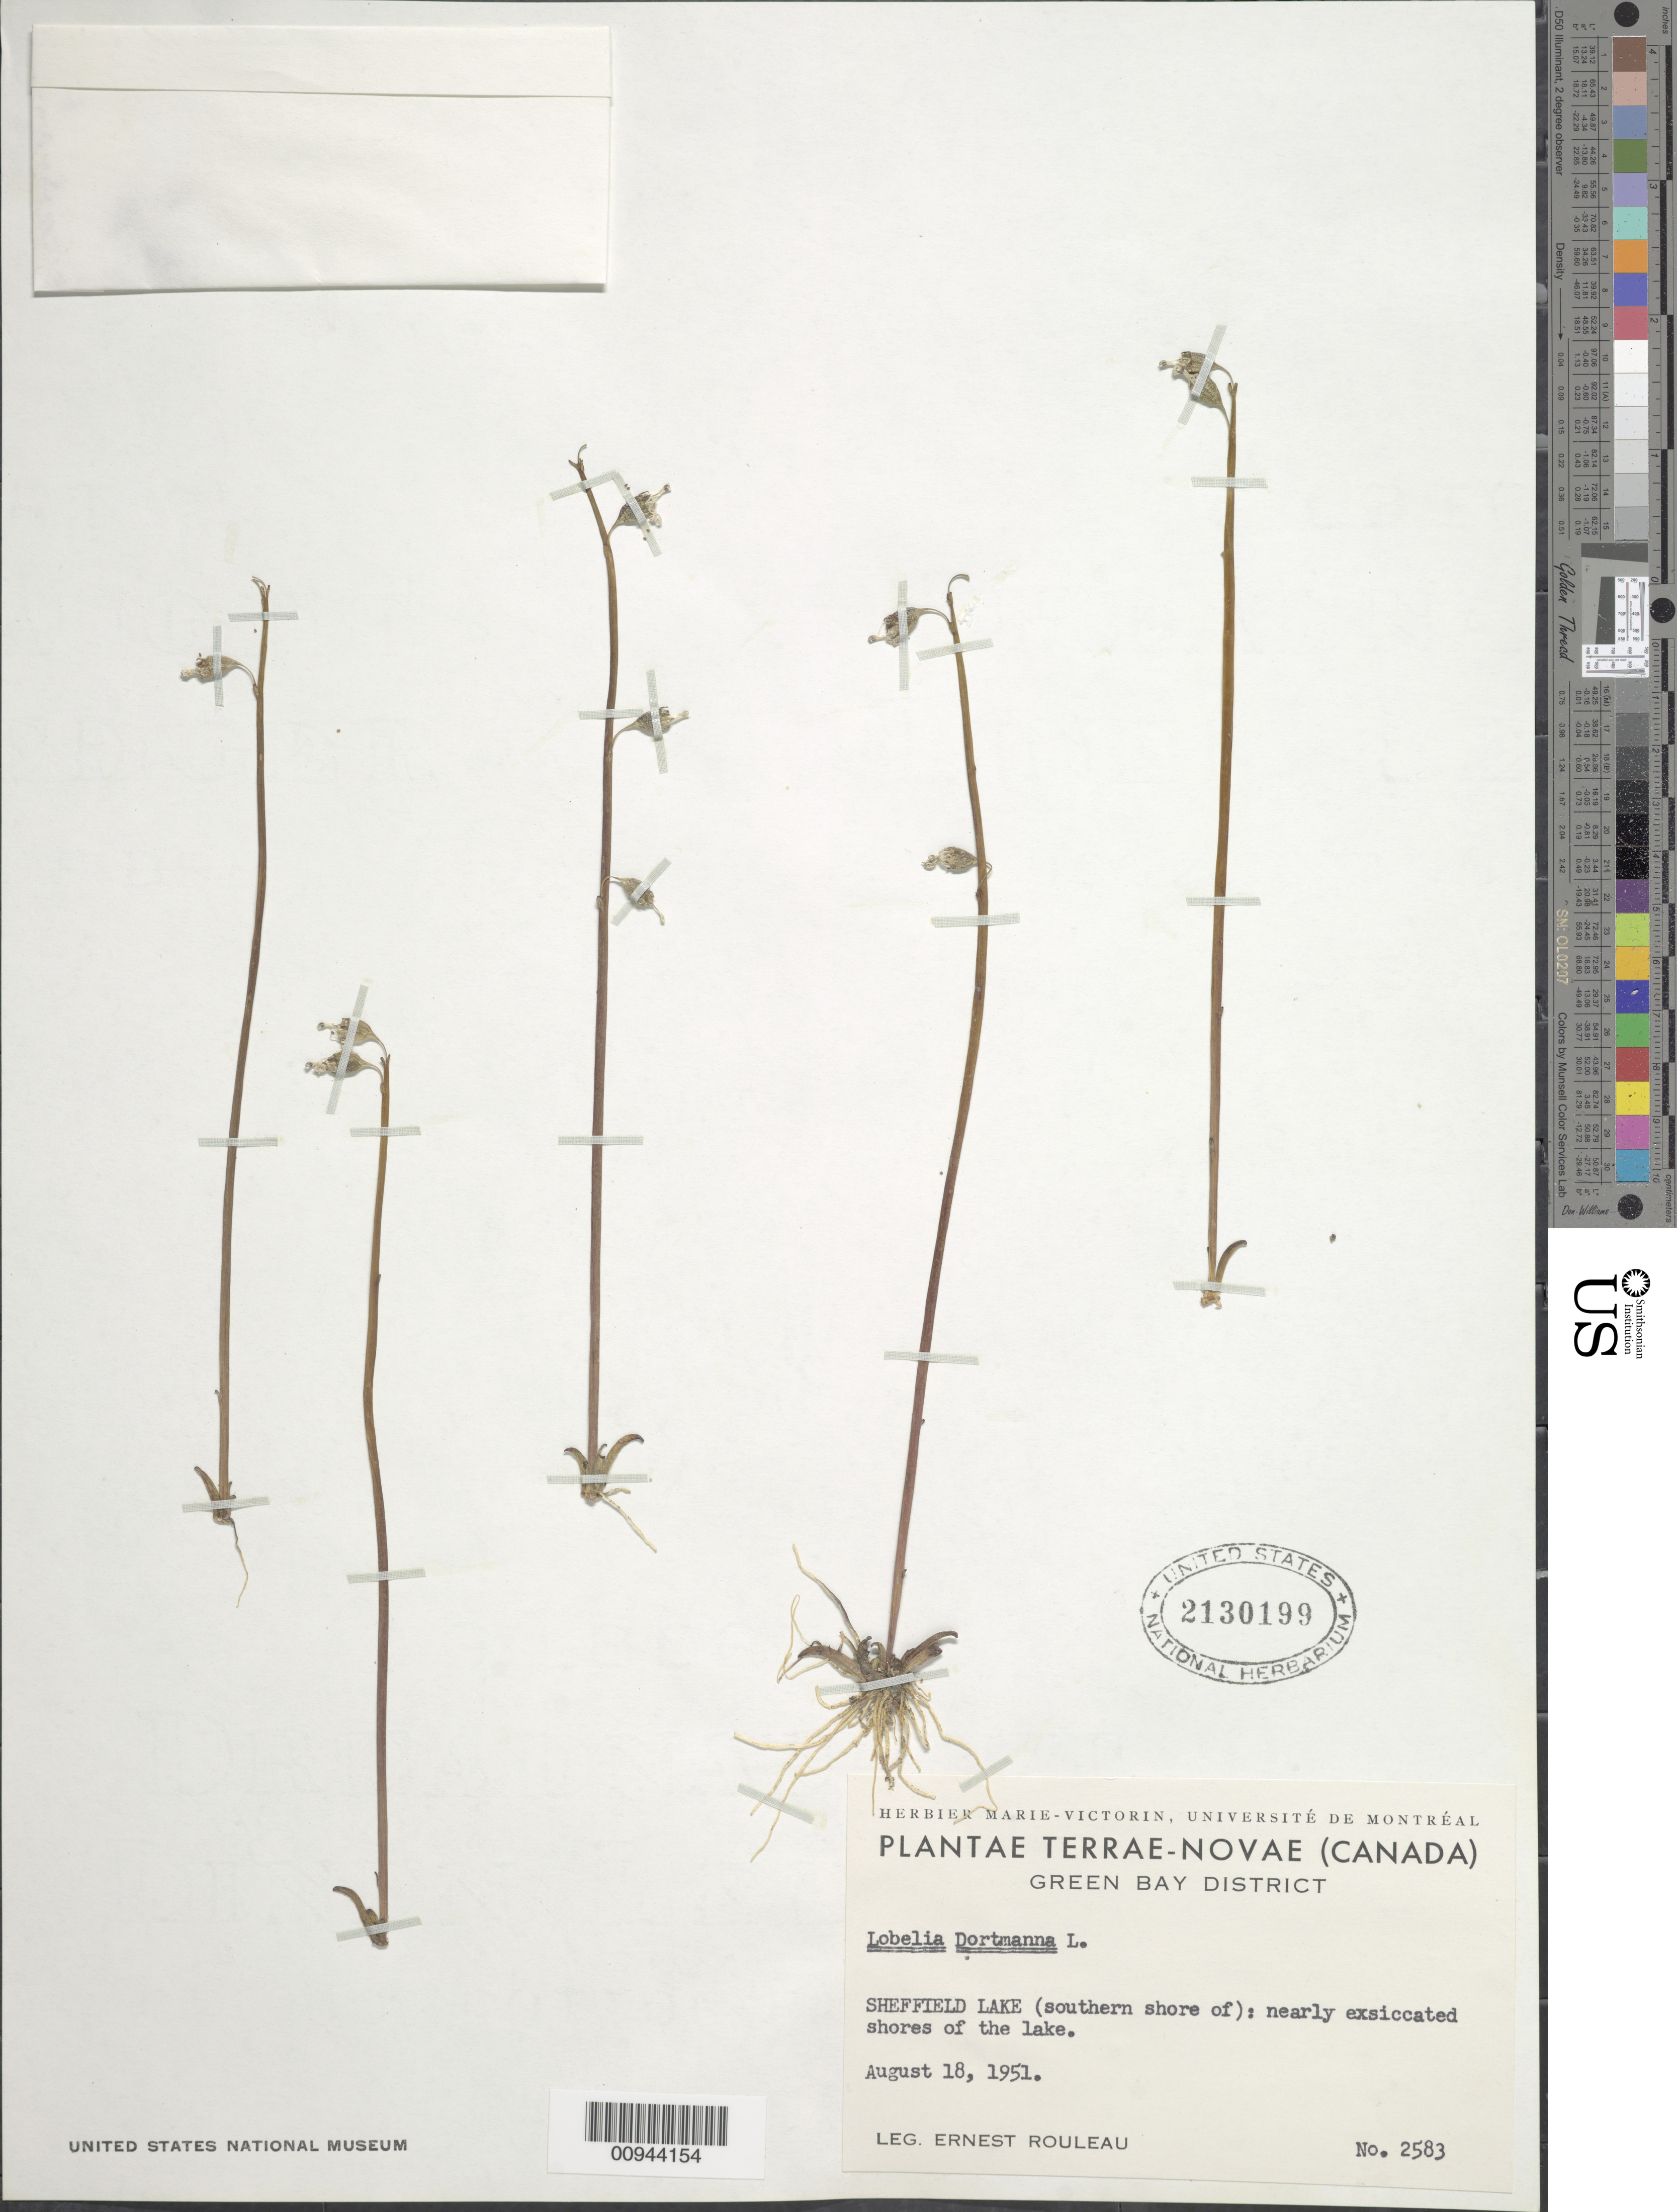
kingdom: Plantae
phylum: Tracheophyta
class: Magnoliopsida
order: Asterales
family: Campanulaceae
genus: Lobelia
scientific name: Lobelia dortmanna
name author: L.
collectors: E. Rouleau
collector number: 2583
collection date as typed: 18 Aug 1951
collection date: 1951-08-18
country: Canada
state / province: Newfoundland and Labrador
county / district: Green Bay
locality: Sheffield Lake (southern shore of)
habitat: near exsiccated shores of the lake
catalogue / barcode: US 2130199